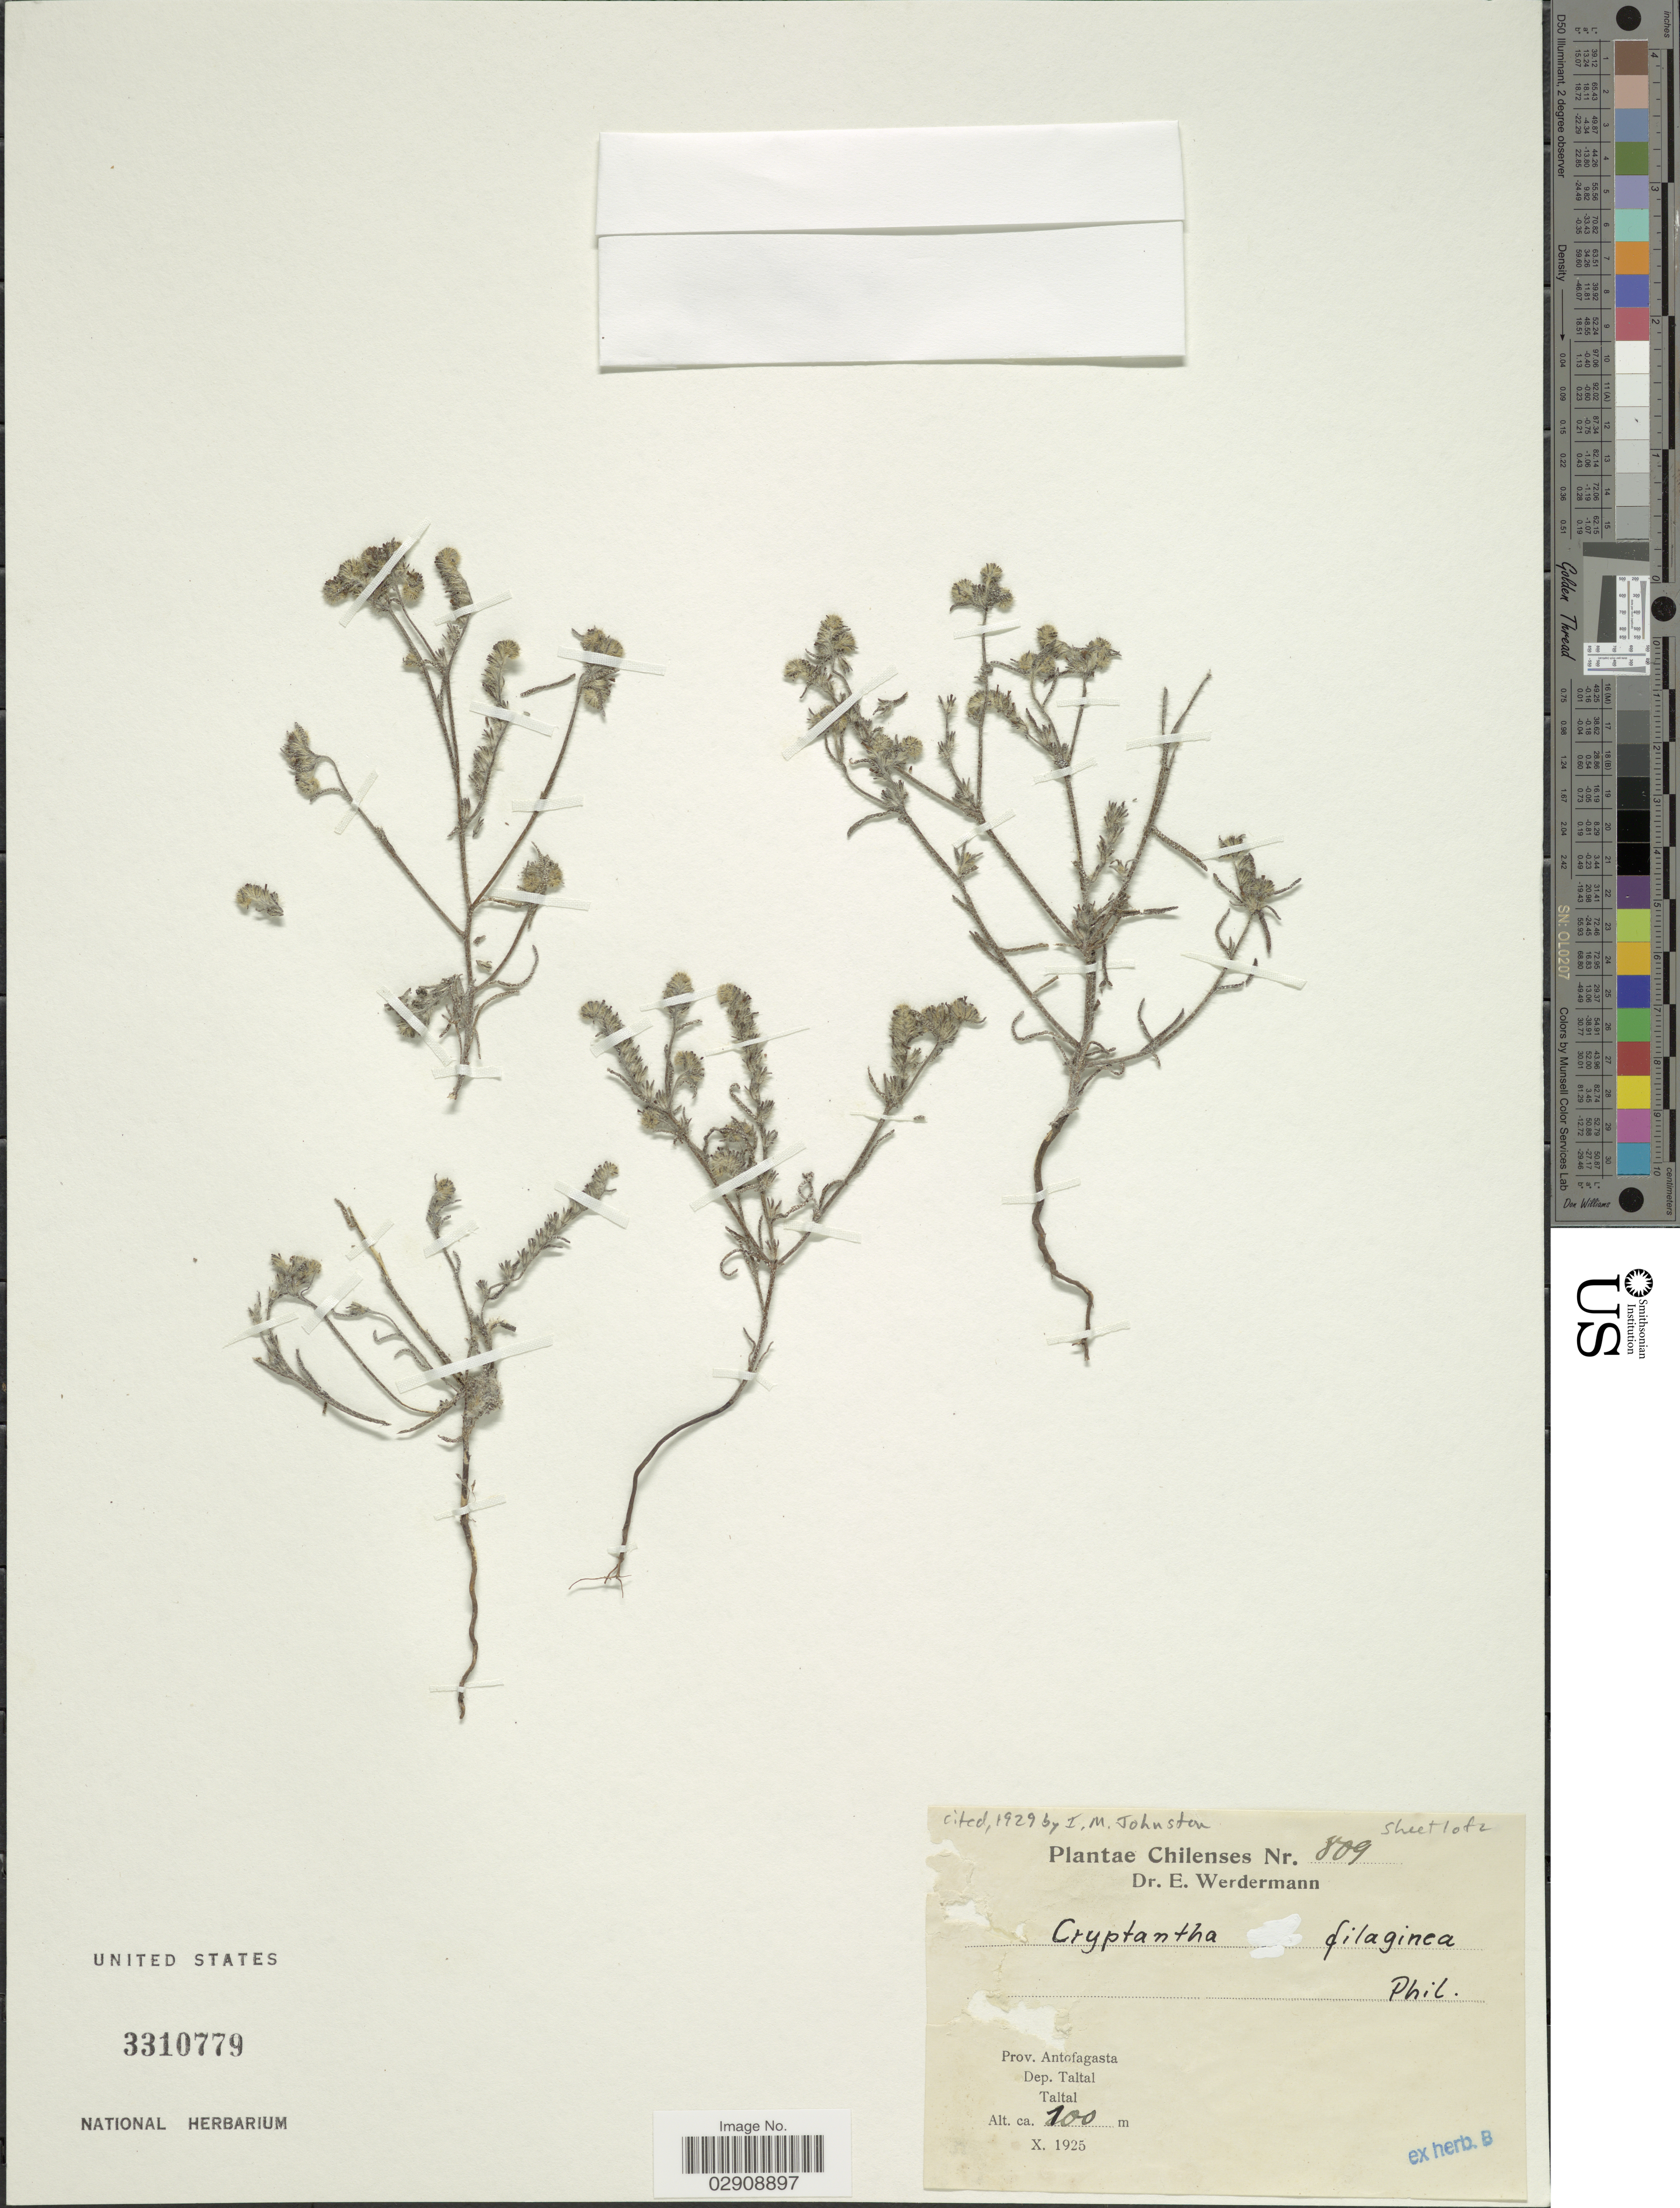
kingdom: Plantae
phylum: Tracheophyta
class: Magnoliopsida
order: Boraginales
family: Boraginaceae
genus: Cryptantha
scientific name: Cryptantha filaginea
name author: (Phil.) Reiche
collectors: E. Wedermann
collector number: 809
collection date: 1925-10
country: Chile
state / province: Antofagasta (II)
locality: Prov. Antofagasta. Dep. Taltal. Taltal. Chile.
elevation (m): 100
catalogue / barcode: US 3310779